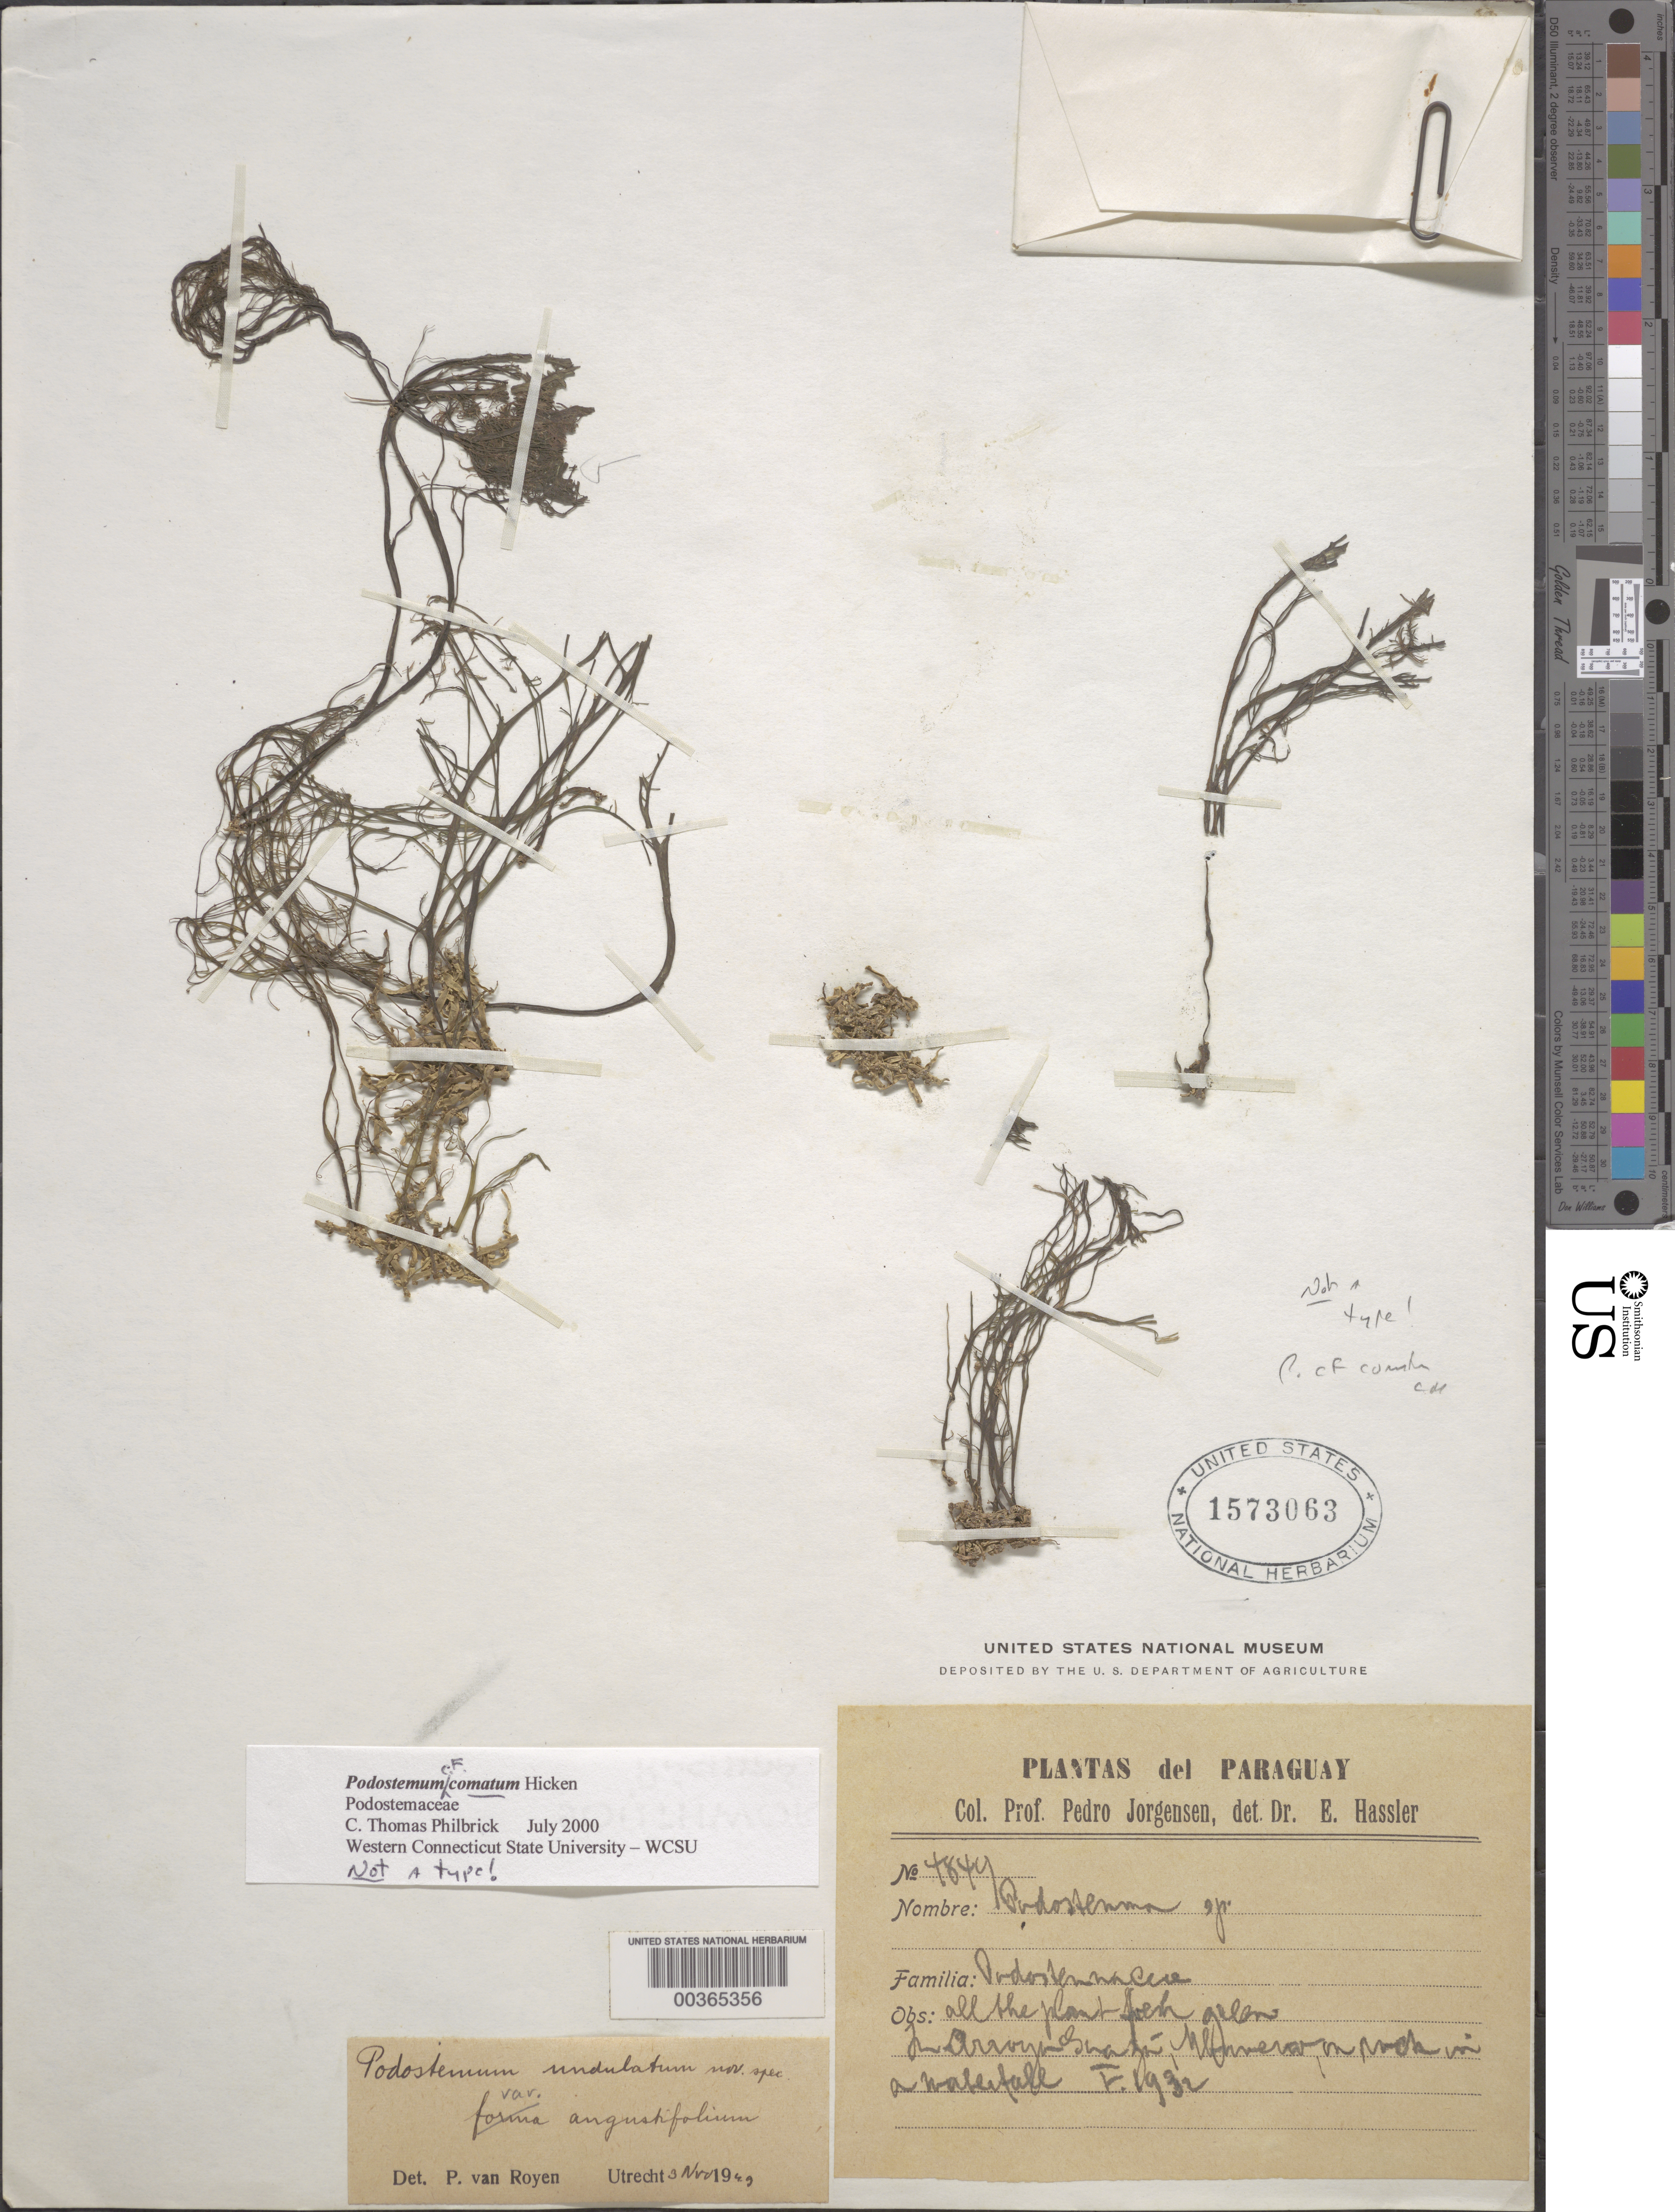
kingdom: Plantae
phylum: Tracheophyta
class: Magnoliopsida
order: Malpighiales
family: Podostemaceae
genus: Podostemum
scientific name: Podostemum undulatum var. angustifolium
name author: P. Royen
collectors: P. Jorgenson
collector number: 4849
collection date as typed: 1932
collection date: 1932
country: Paraguay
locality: Arroyo guaza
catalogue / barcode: US 1573063